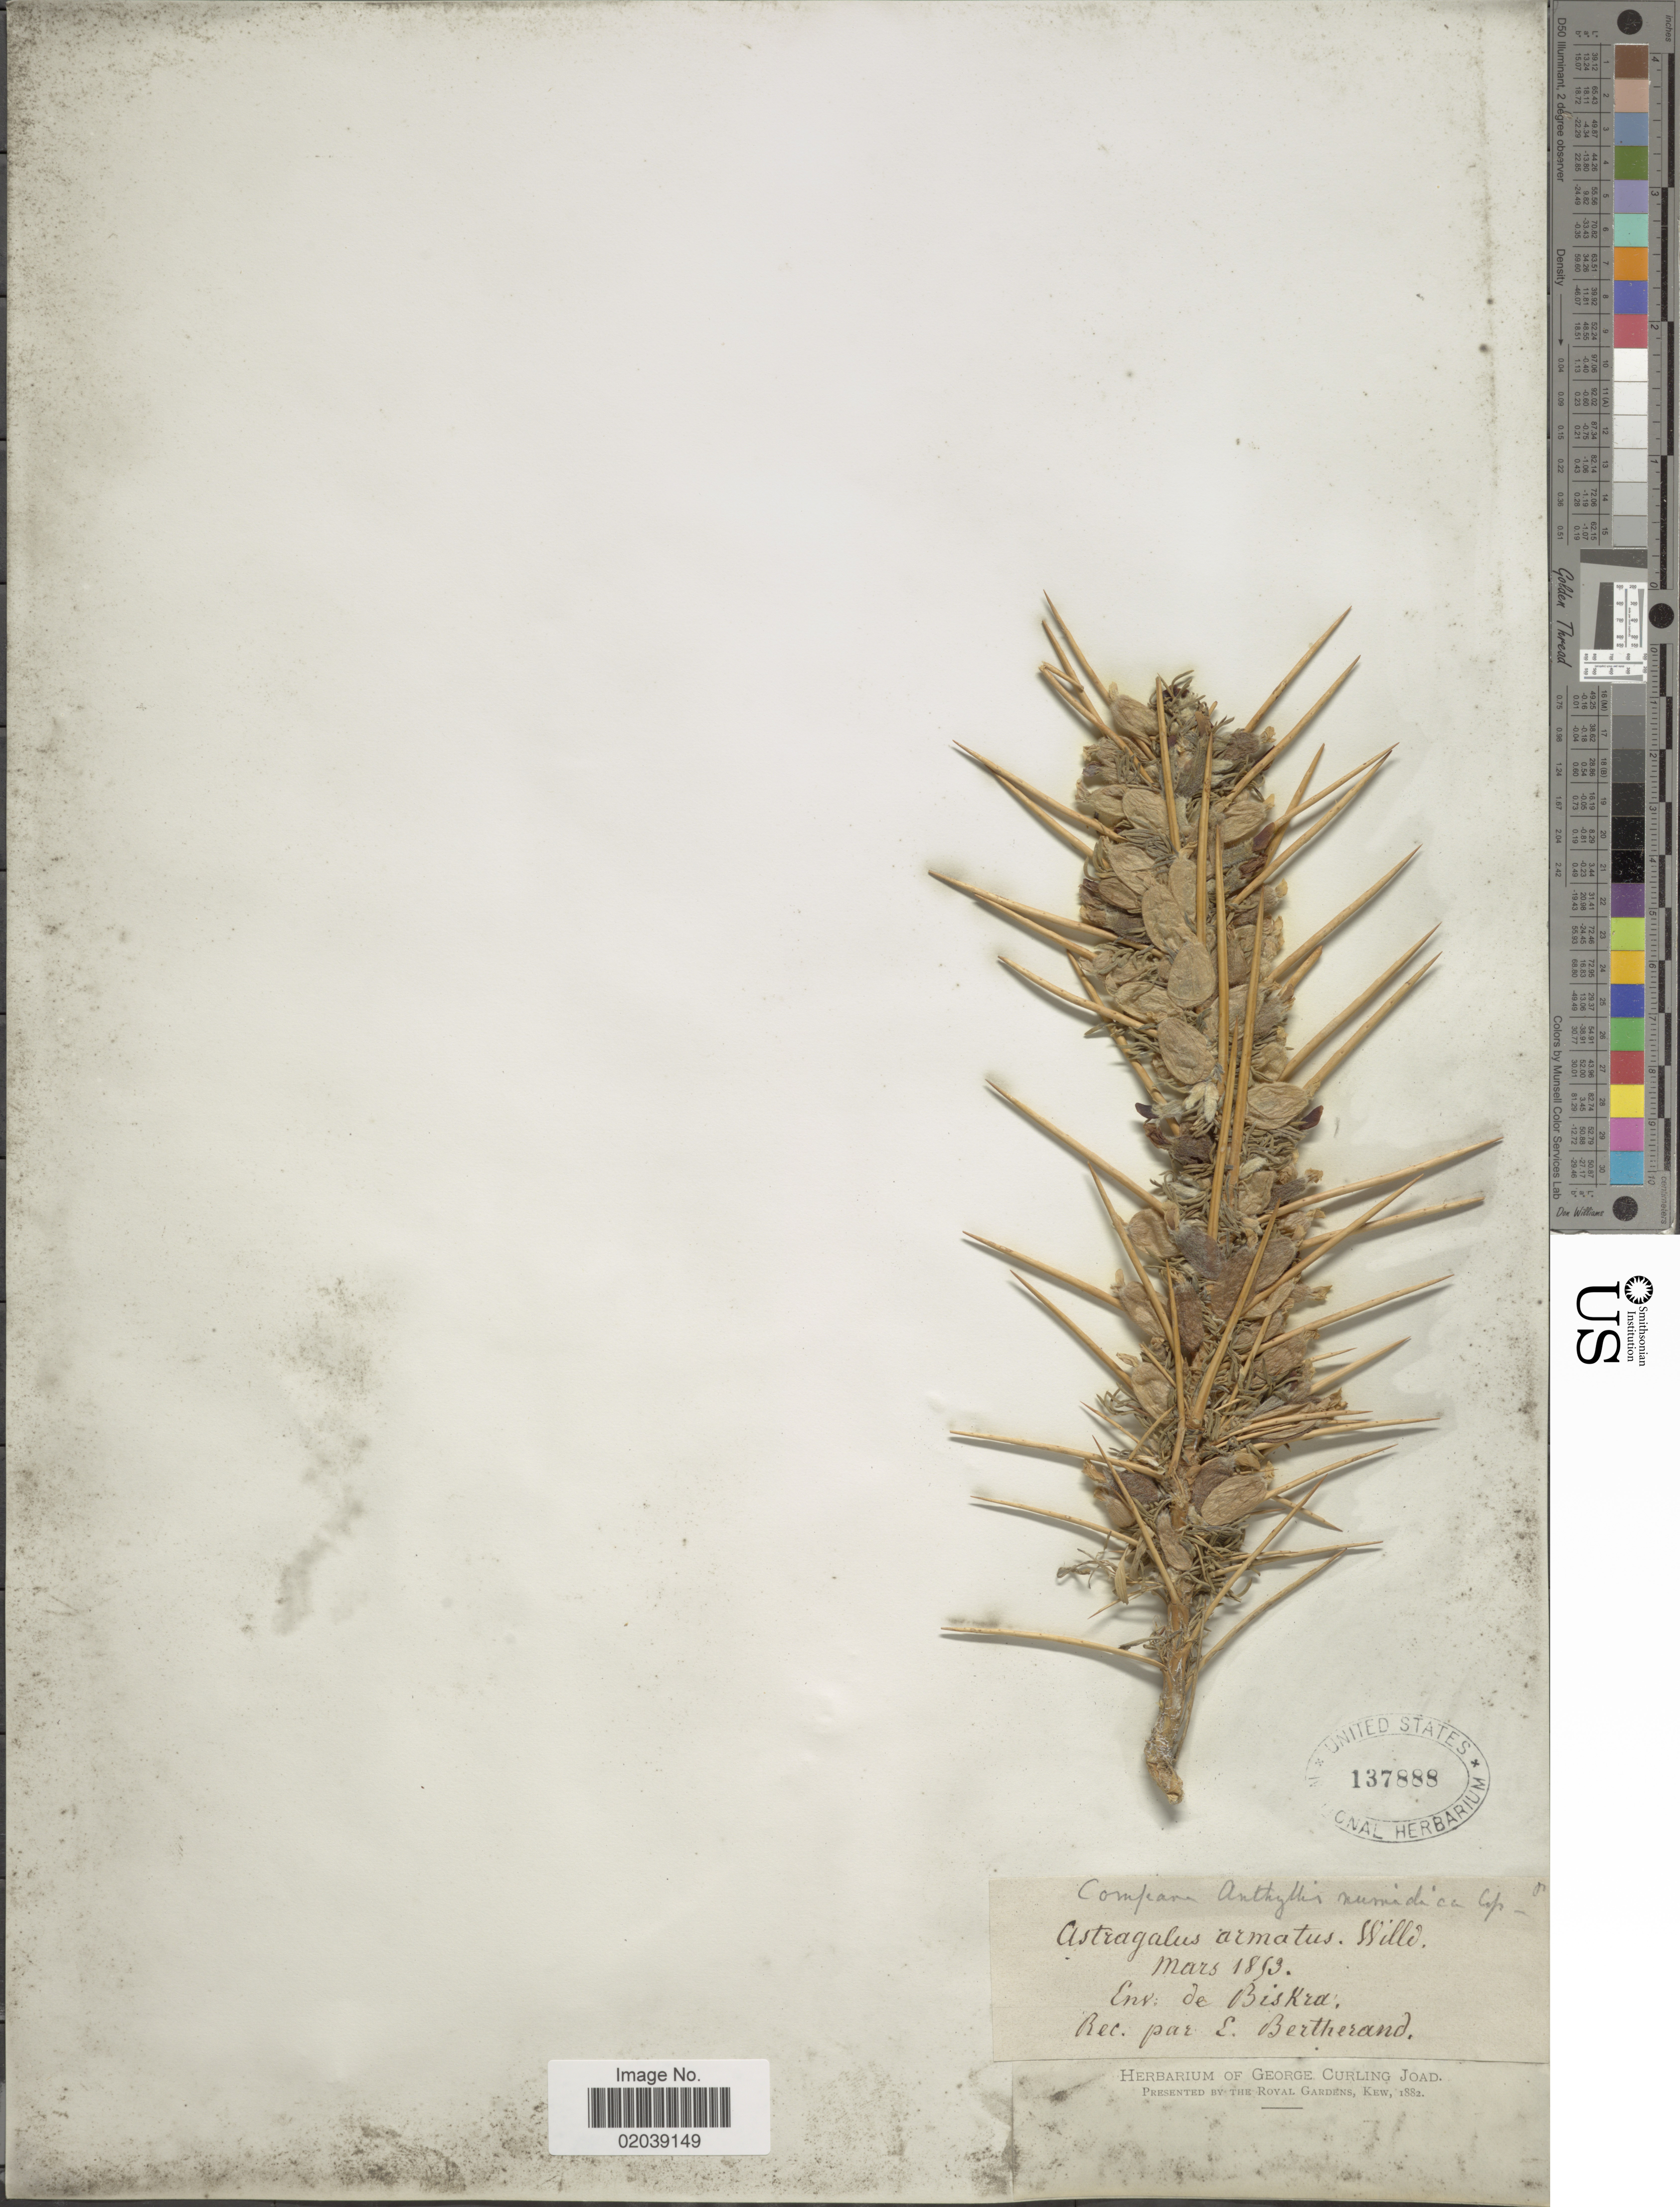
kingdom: Plantae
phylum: Tracheophyta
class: Magnoliopsida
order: Fabales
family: Fabaceae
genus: Astragalus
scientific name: Astragalus armatus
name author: Willd.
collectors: E. Bertherand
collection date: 1893-03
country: Algeria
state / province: Biskra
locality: Env. de Biskra.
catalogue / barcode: US 137888